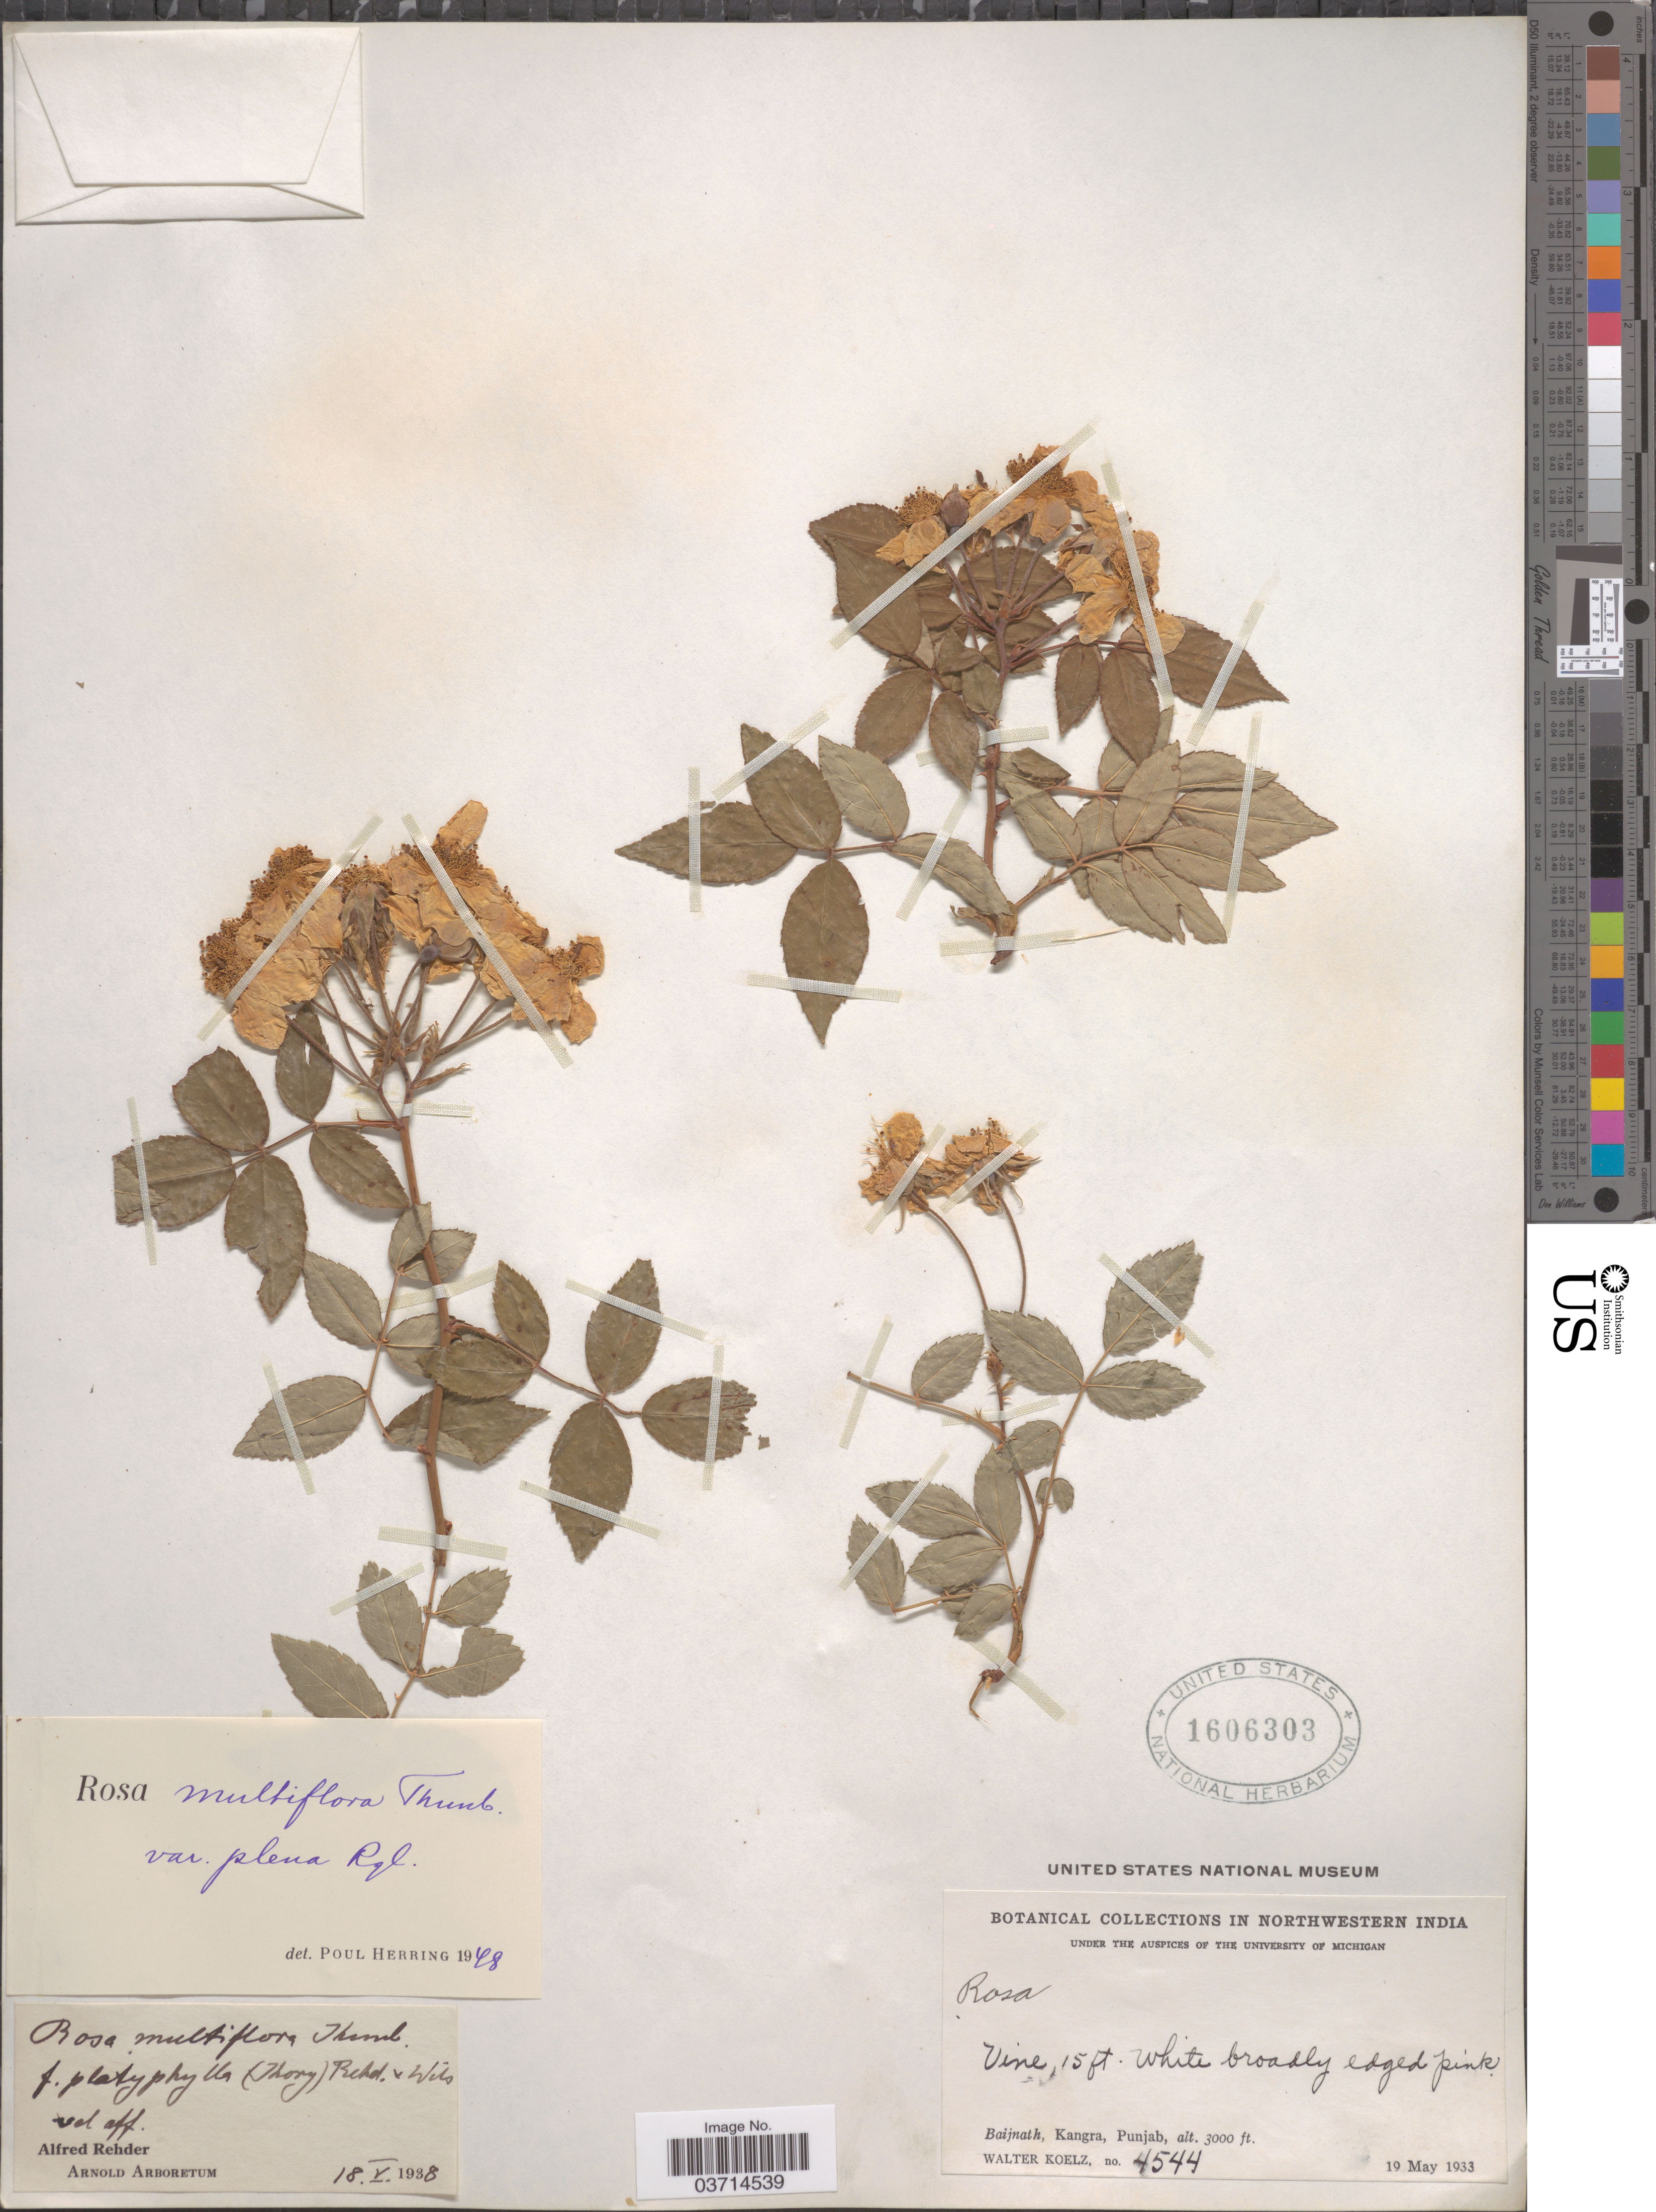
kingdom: Plantae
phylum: Tracheophyta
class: Magnoliopsida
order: Rosales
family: Rosaceae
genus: Rosa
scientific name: Rosa multiflora var. plena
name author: Regel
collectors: W. N. Koelz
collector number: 4544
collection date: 1933-05-19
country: India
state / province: Punjab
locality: Northwestern India. Baijnath, Kangra.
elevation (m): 914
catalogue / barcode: US 1606303